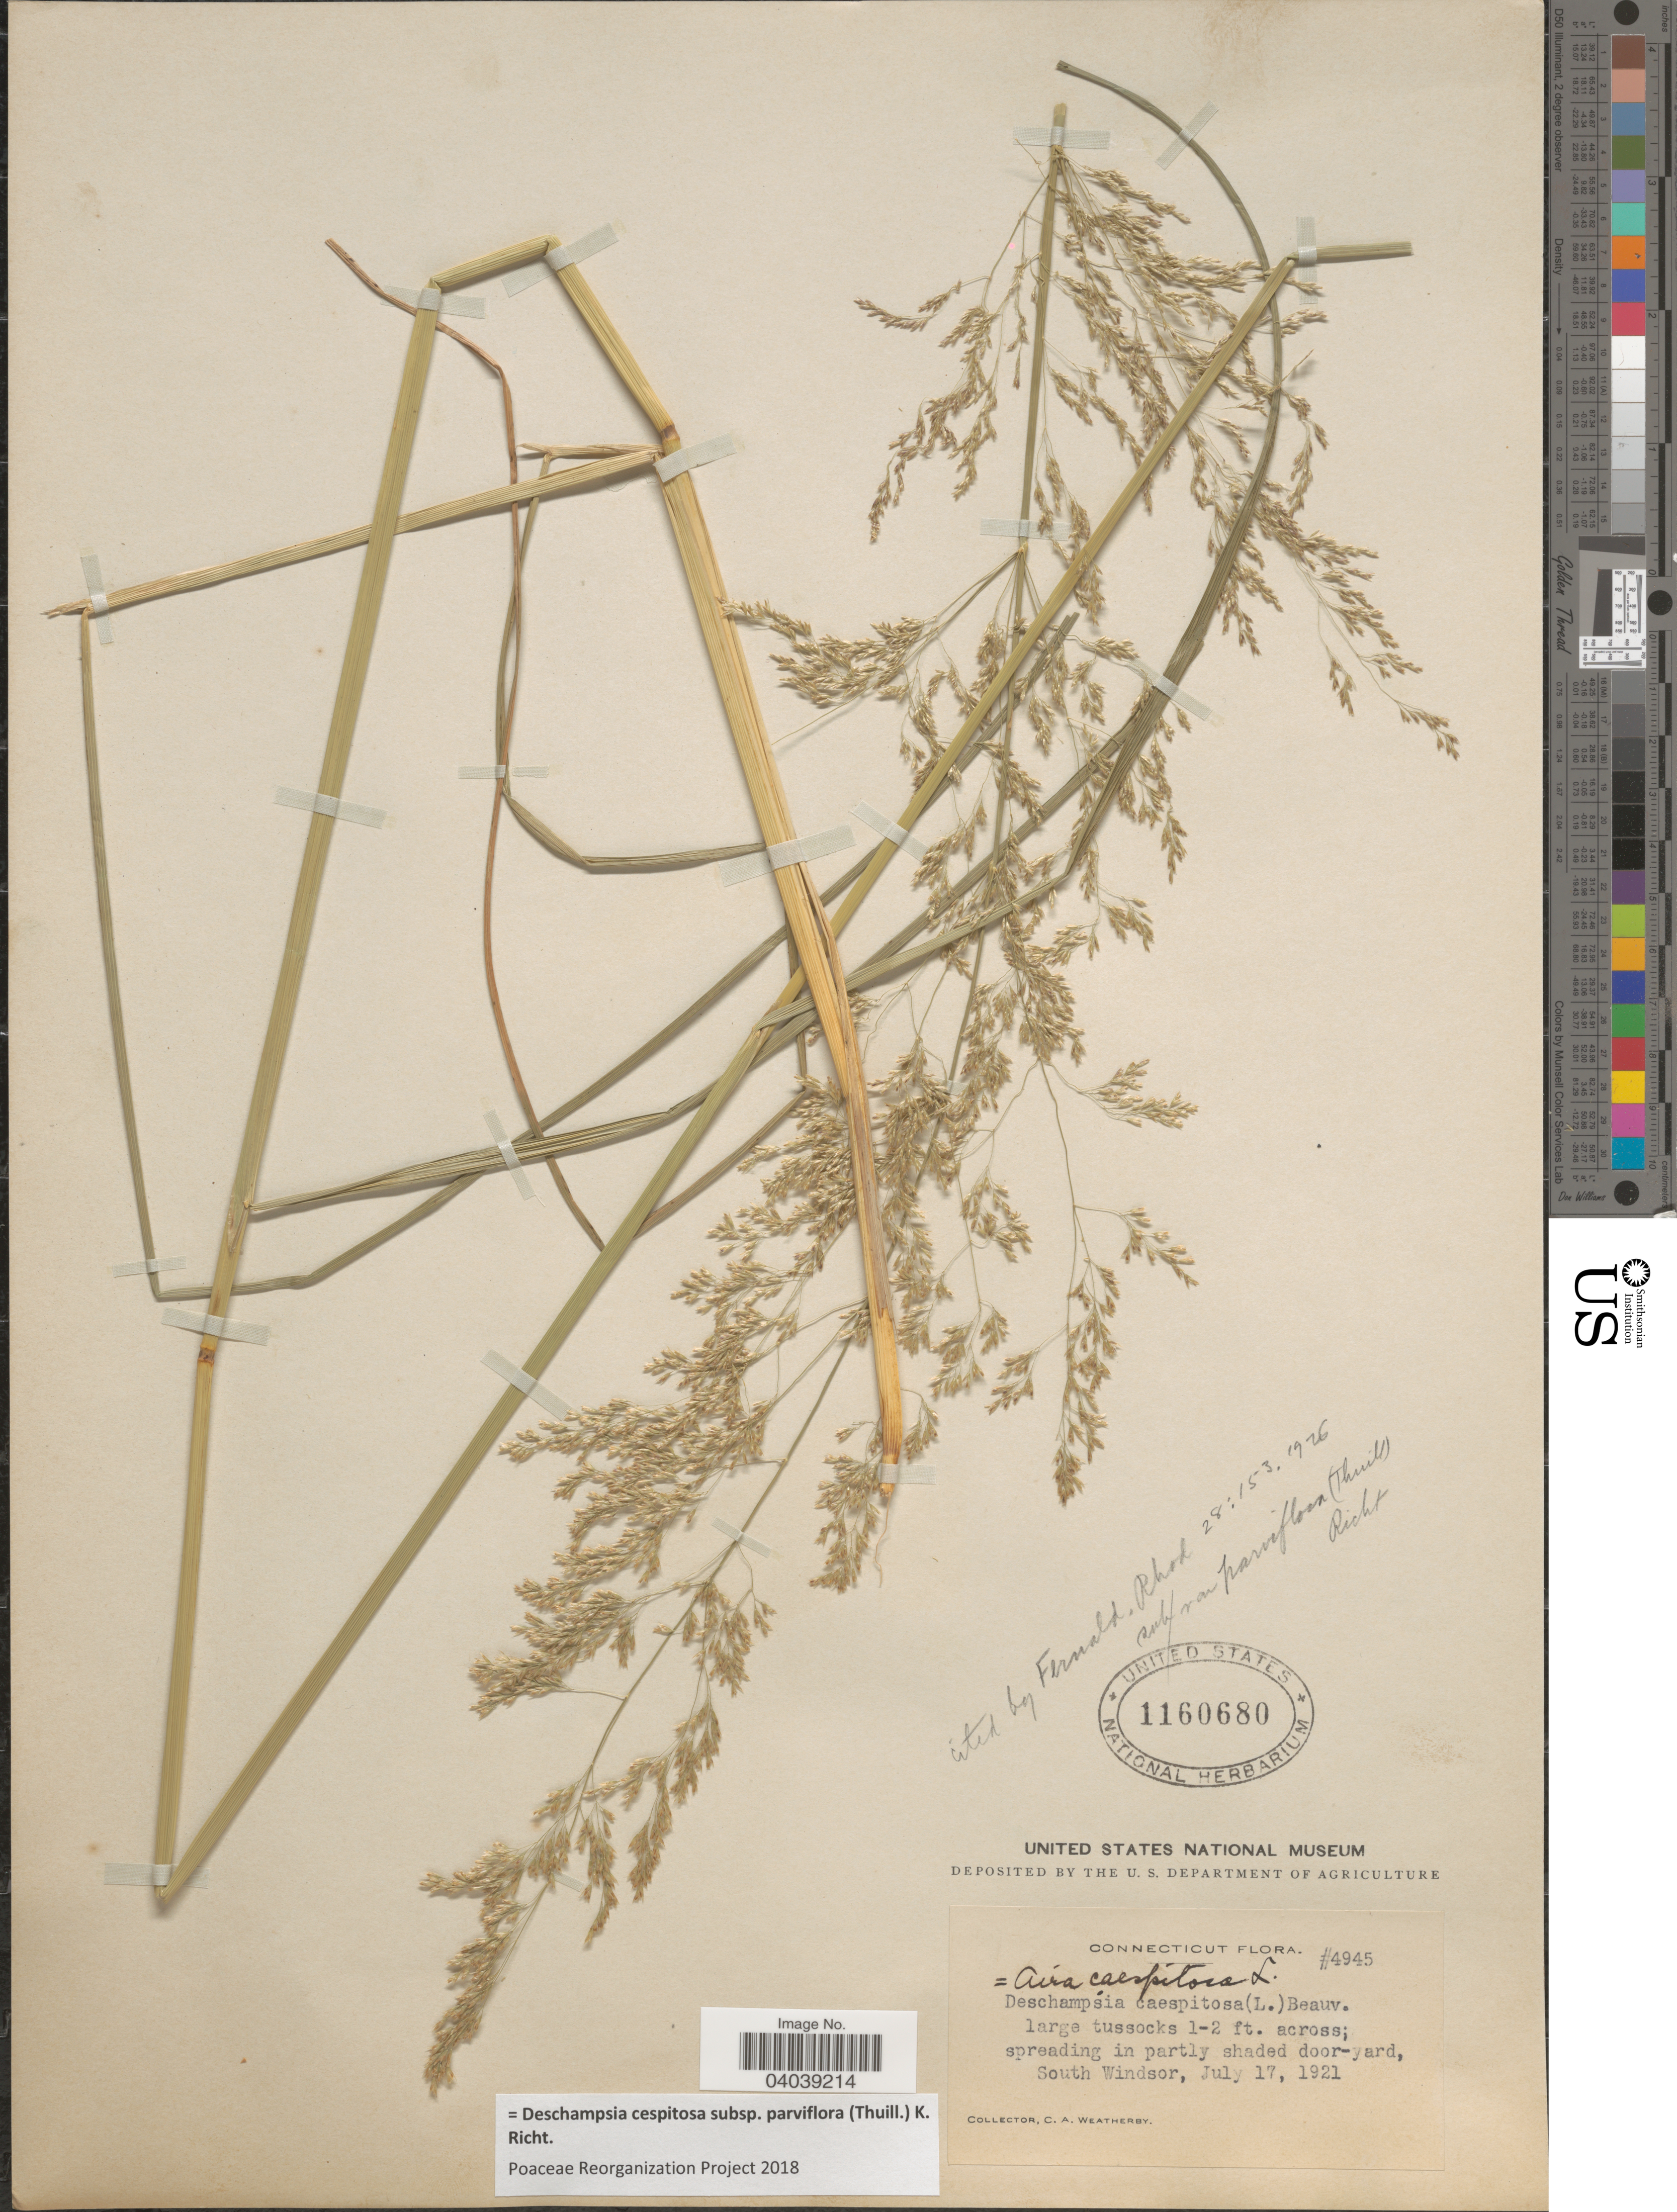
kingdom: Plantae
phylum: Tracheophyta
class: Liliopsida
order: Poales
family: Poaceae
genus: Deschampsia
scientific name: Deschampsia cespitosa subsp. parviflora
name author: (Thuill.) K. Richt.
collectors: C. A. Weatherby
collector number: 4945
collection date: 1921-07-17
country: United States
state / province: Connecticut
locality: South Windsor.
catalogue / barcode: US 1160680